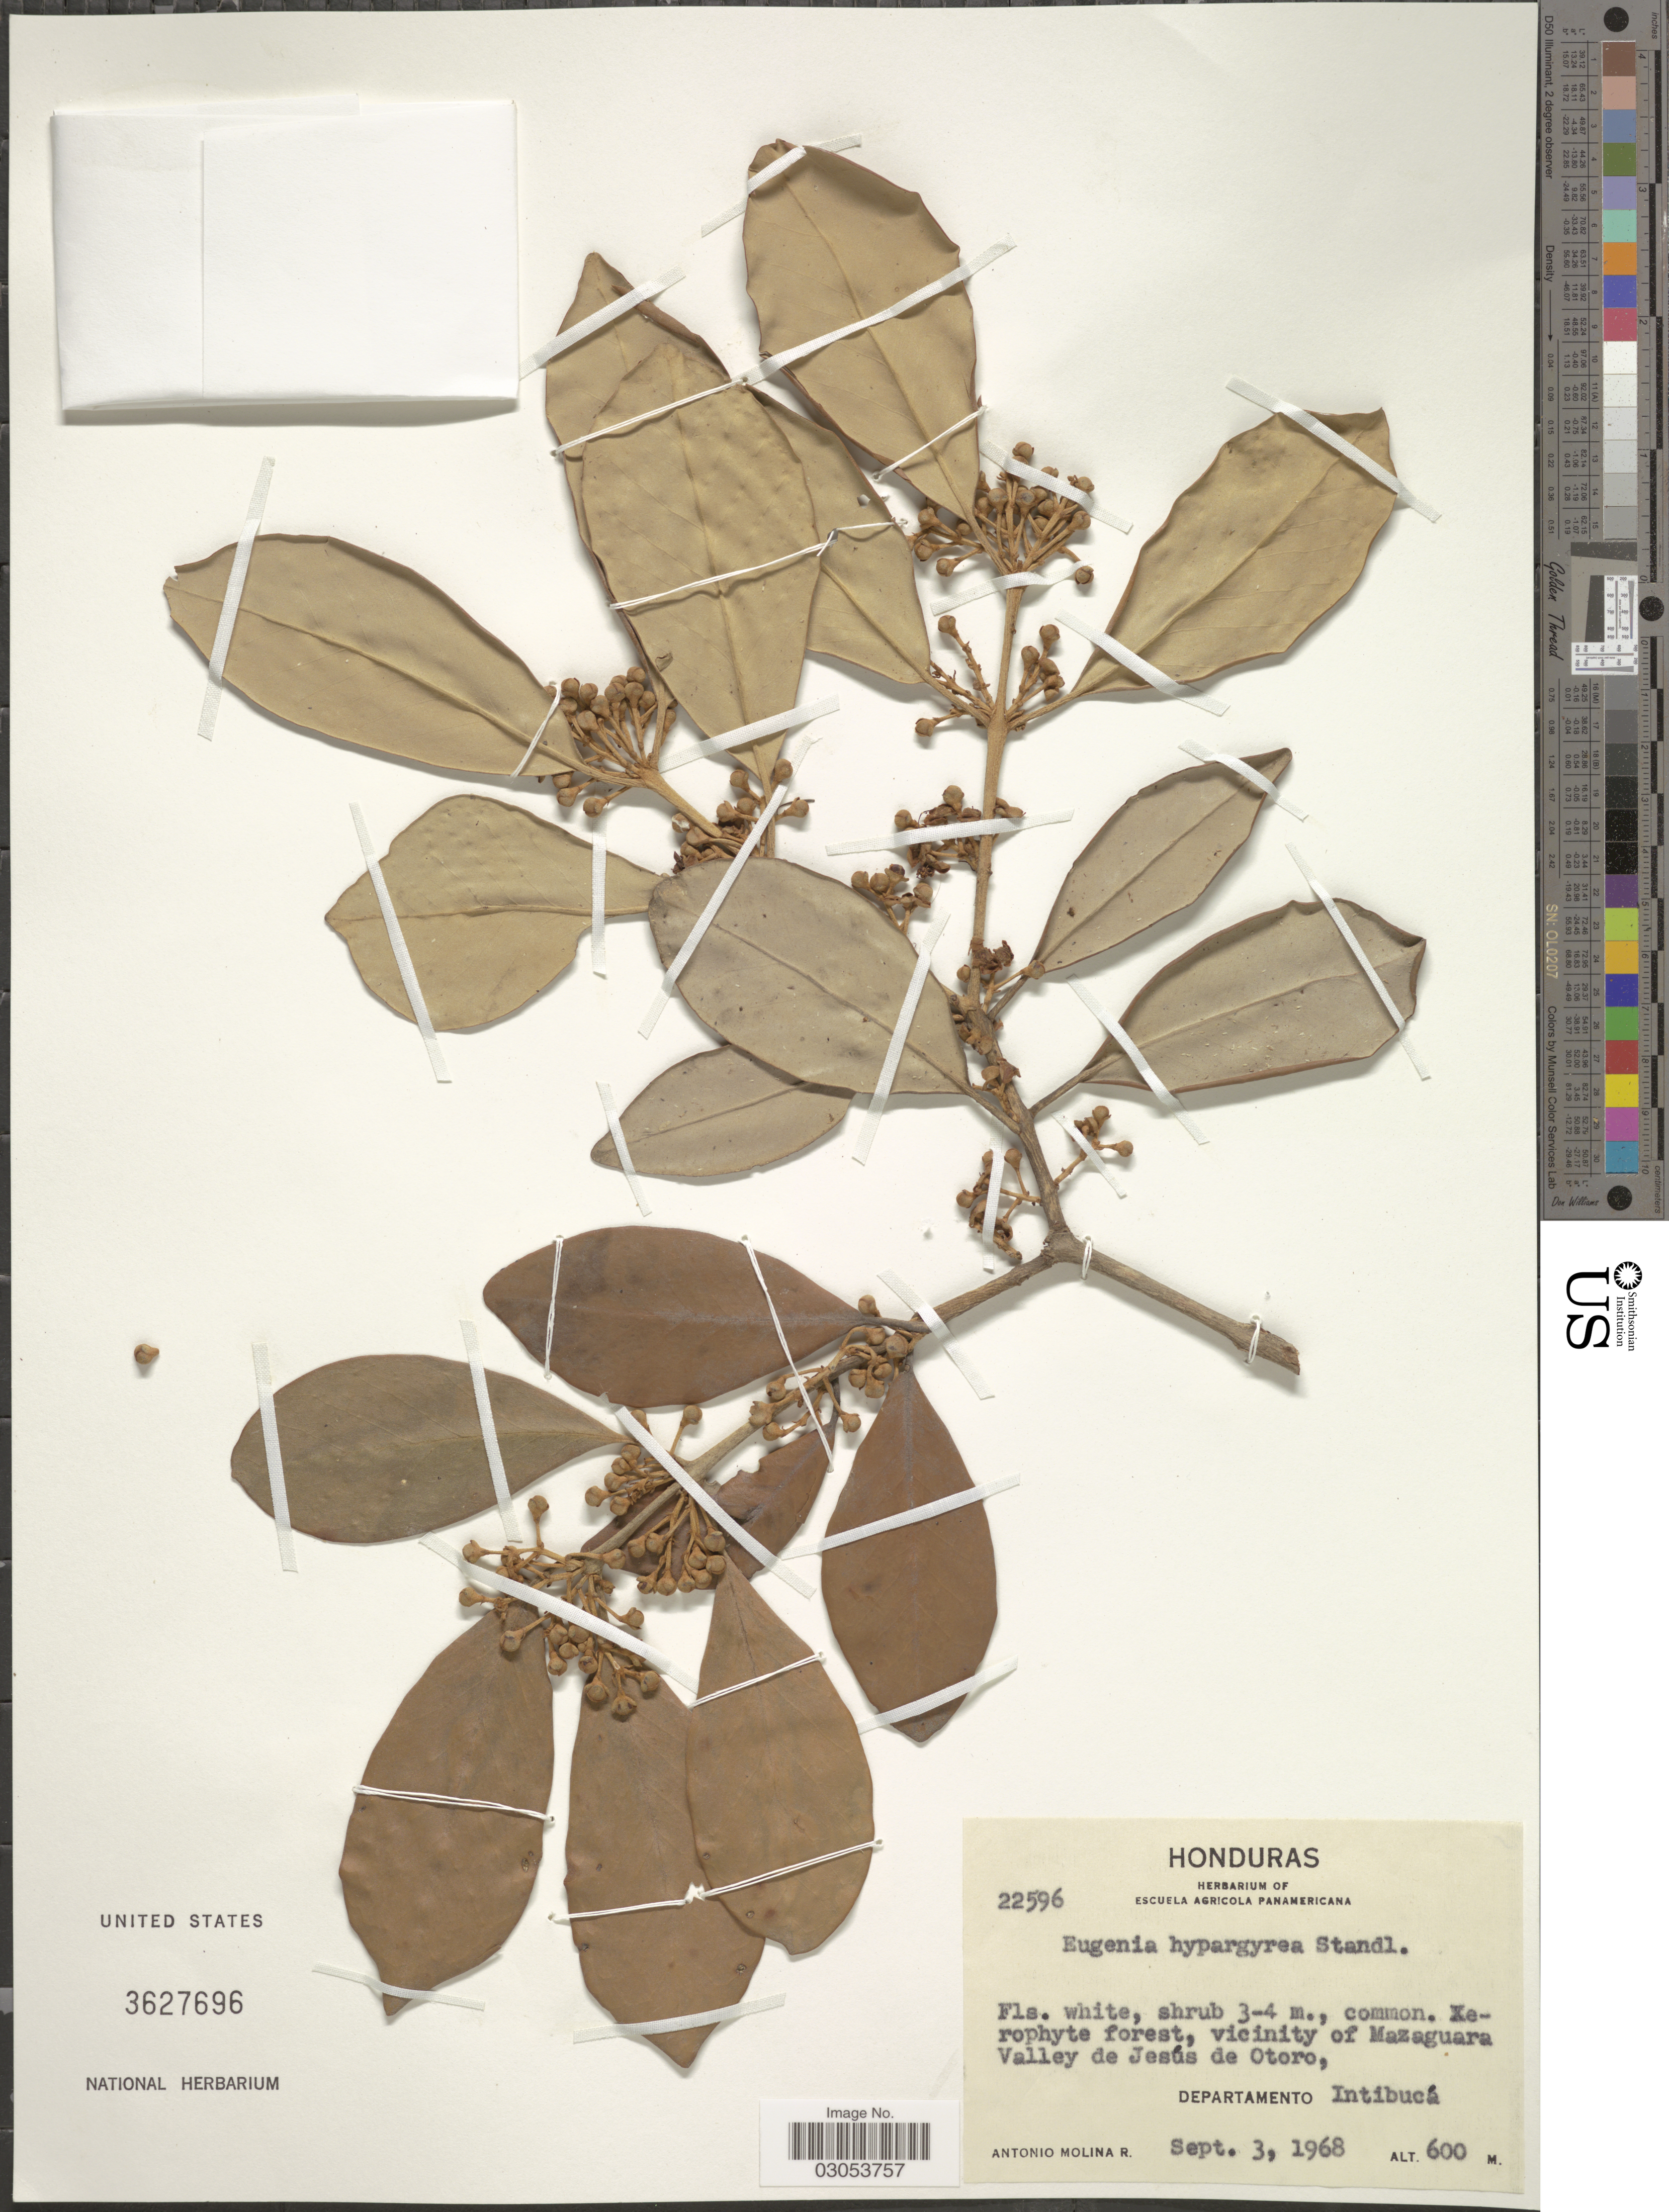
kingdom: Plantae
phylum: Tracheophyta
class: Magnoliopsida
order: Myrtales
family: Myrtaceae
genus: Eugenia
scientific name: Eugenia hypargyrea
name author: Standl.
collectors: A. Molina R.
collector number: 22596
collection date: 1968-09-03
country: Honduras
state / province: Intibuca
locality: Xerophyte forest, vicinity of Mazaguara Valley de Jesús de Otoro, Departamento Intibucá.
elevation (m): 600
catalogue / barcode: US 3627696